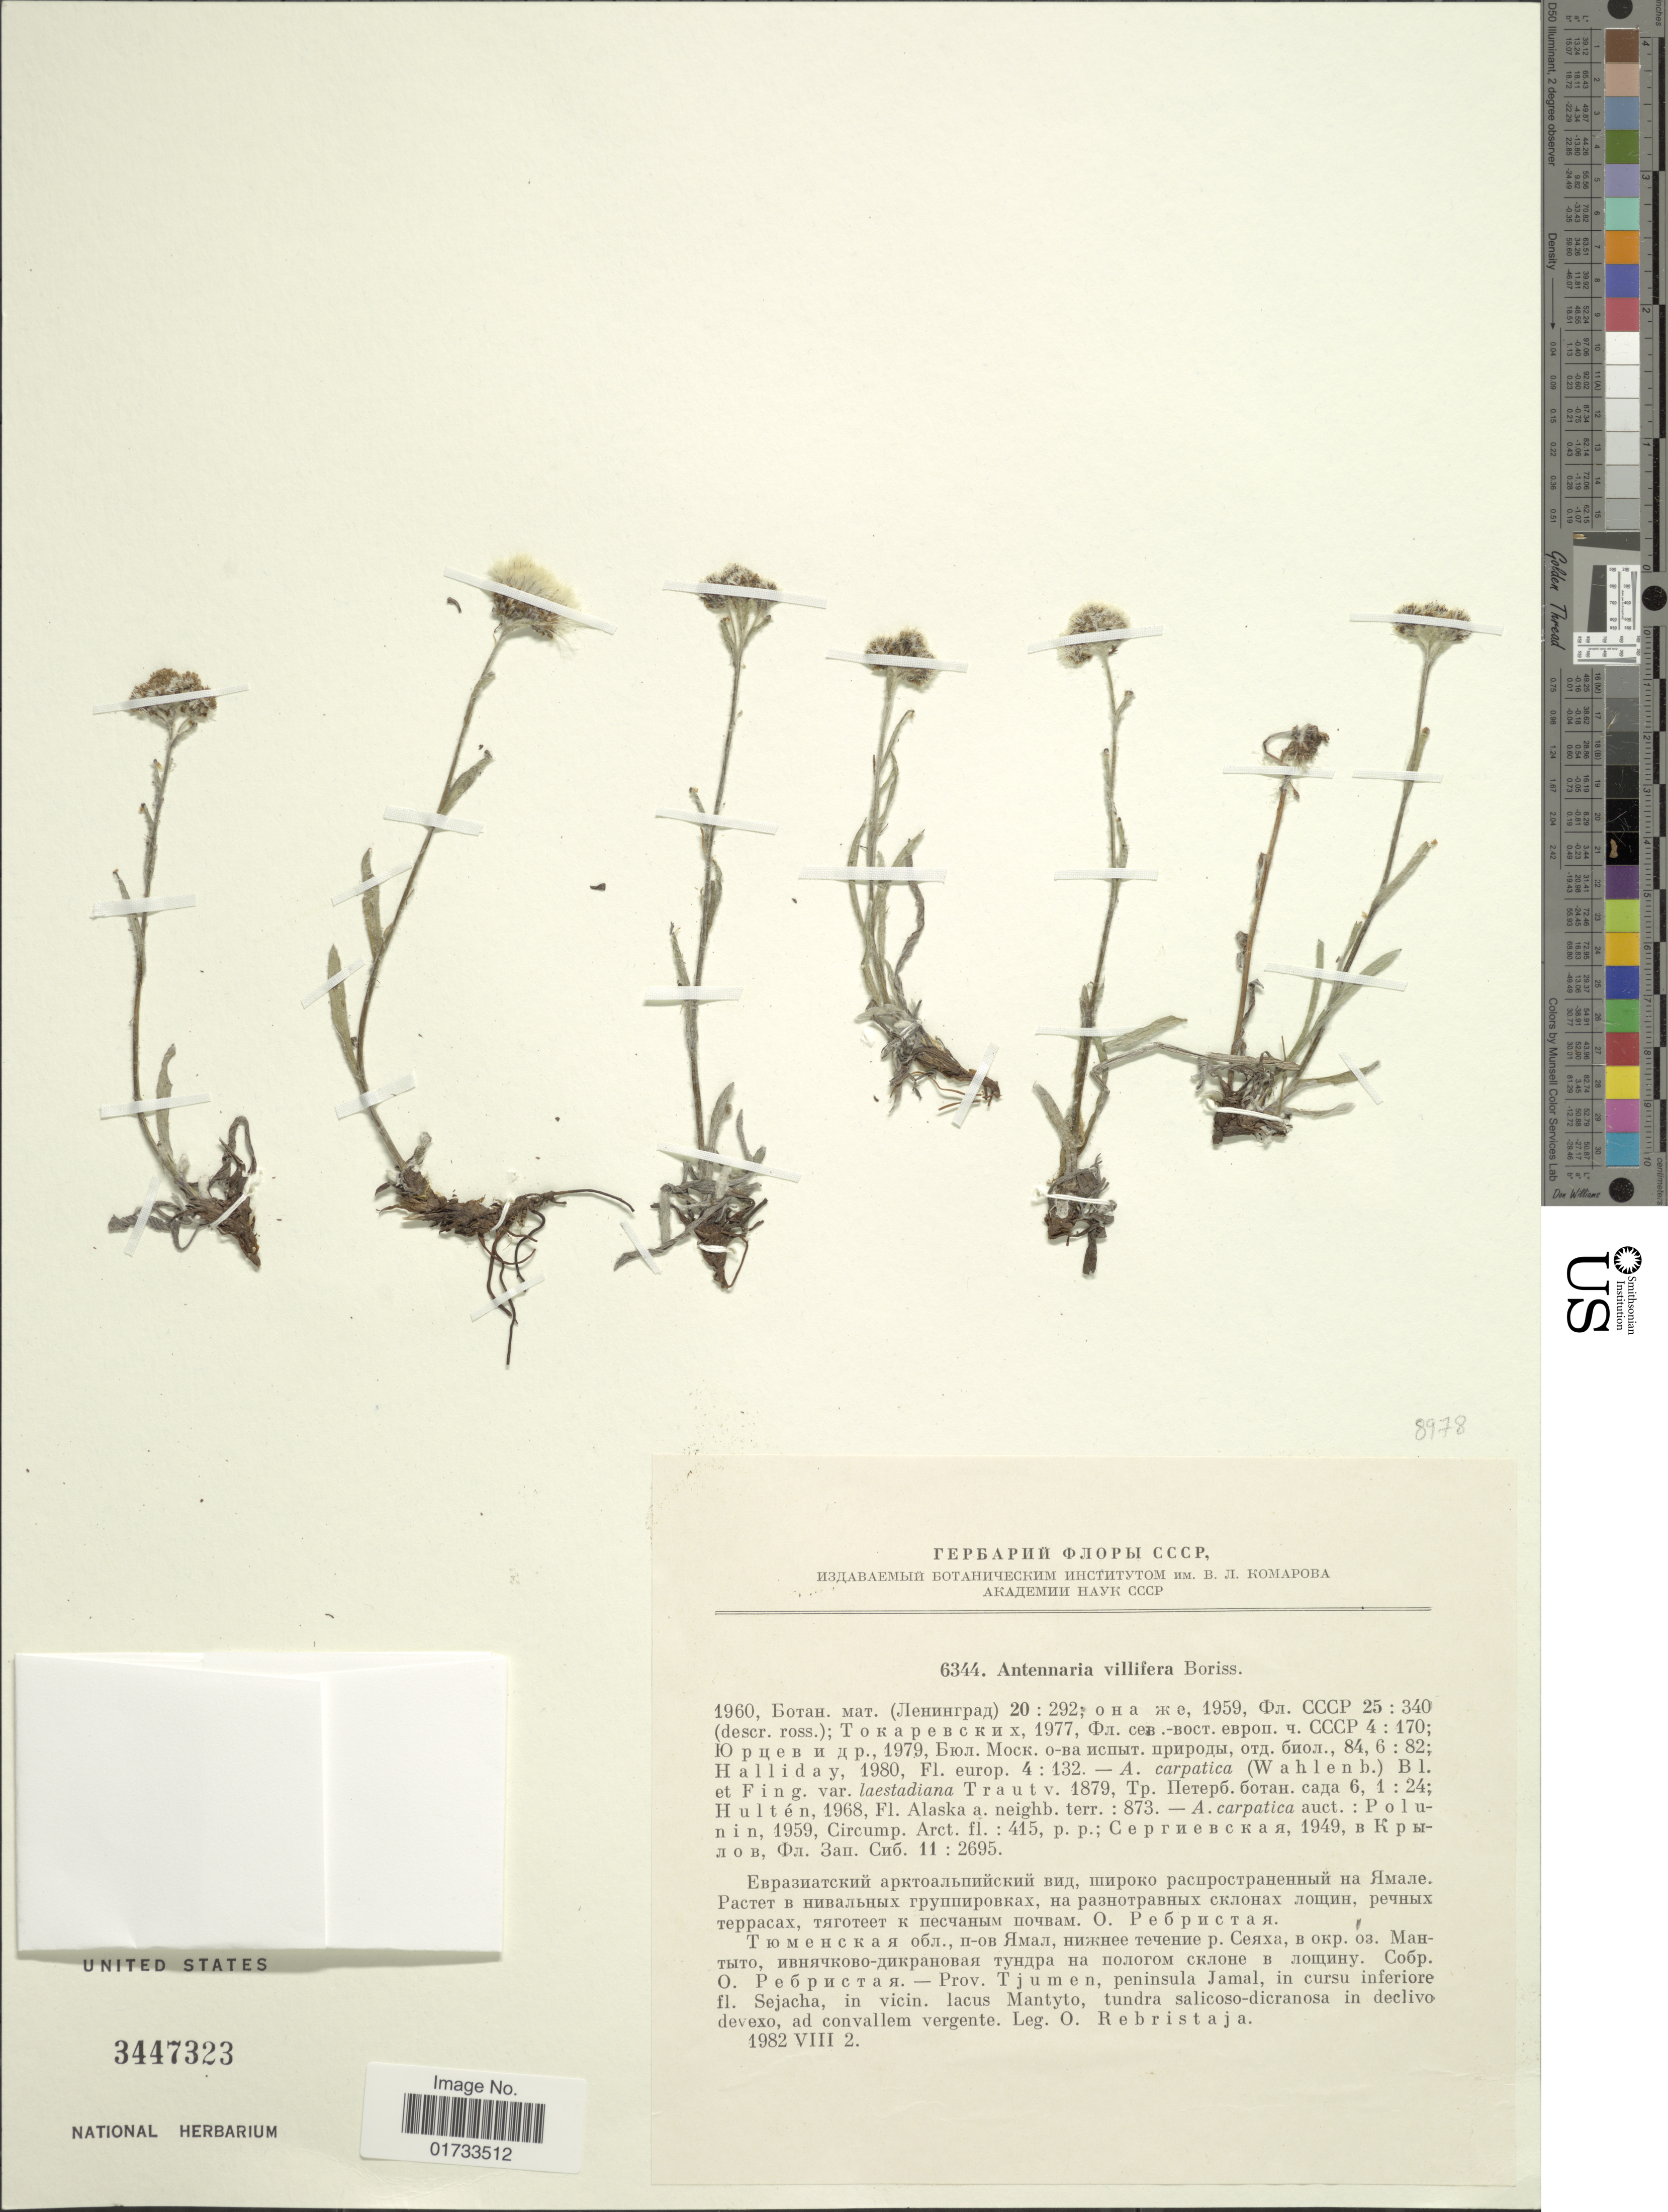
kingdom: Plantae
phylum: Tracheophyta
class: Magnoliopsida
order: Asterales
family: Asteraceae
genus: Antennaria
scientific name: Antennaria villifera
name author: Boriss.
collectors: O. V. Rebristaja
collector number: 6344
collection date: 1982-08-02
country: Russian Federation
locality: Tjumen, peninsula Jamal, in cursu inferiore fl. Sejacha, in vicin. lacus Mantytom tundra salicoso-dicranosa in declivo devexo, ad convallem vergente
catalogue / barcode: US 3447323